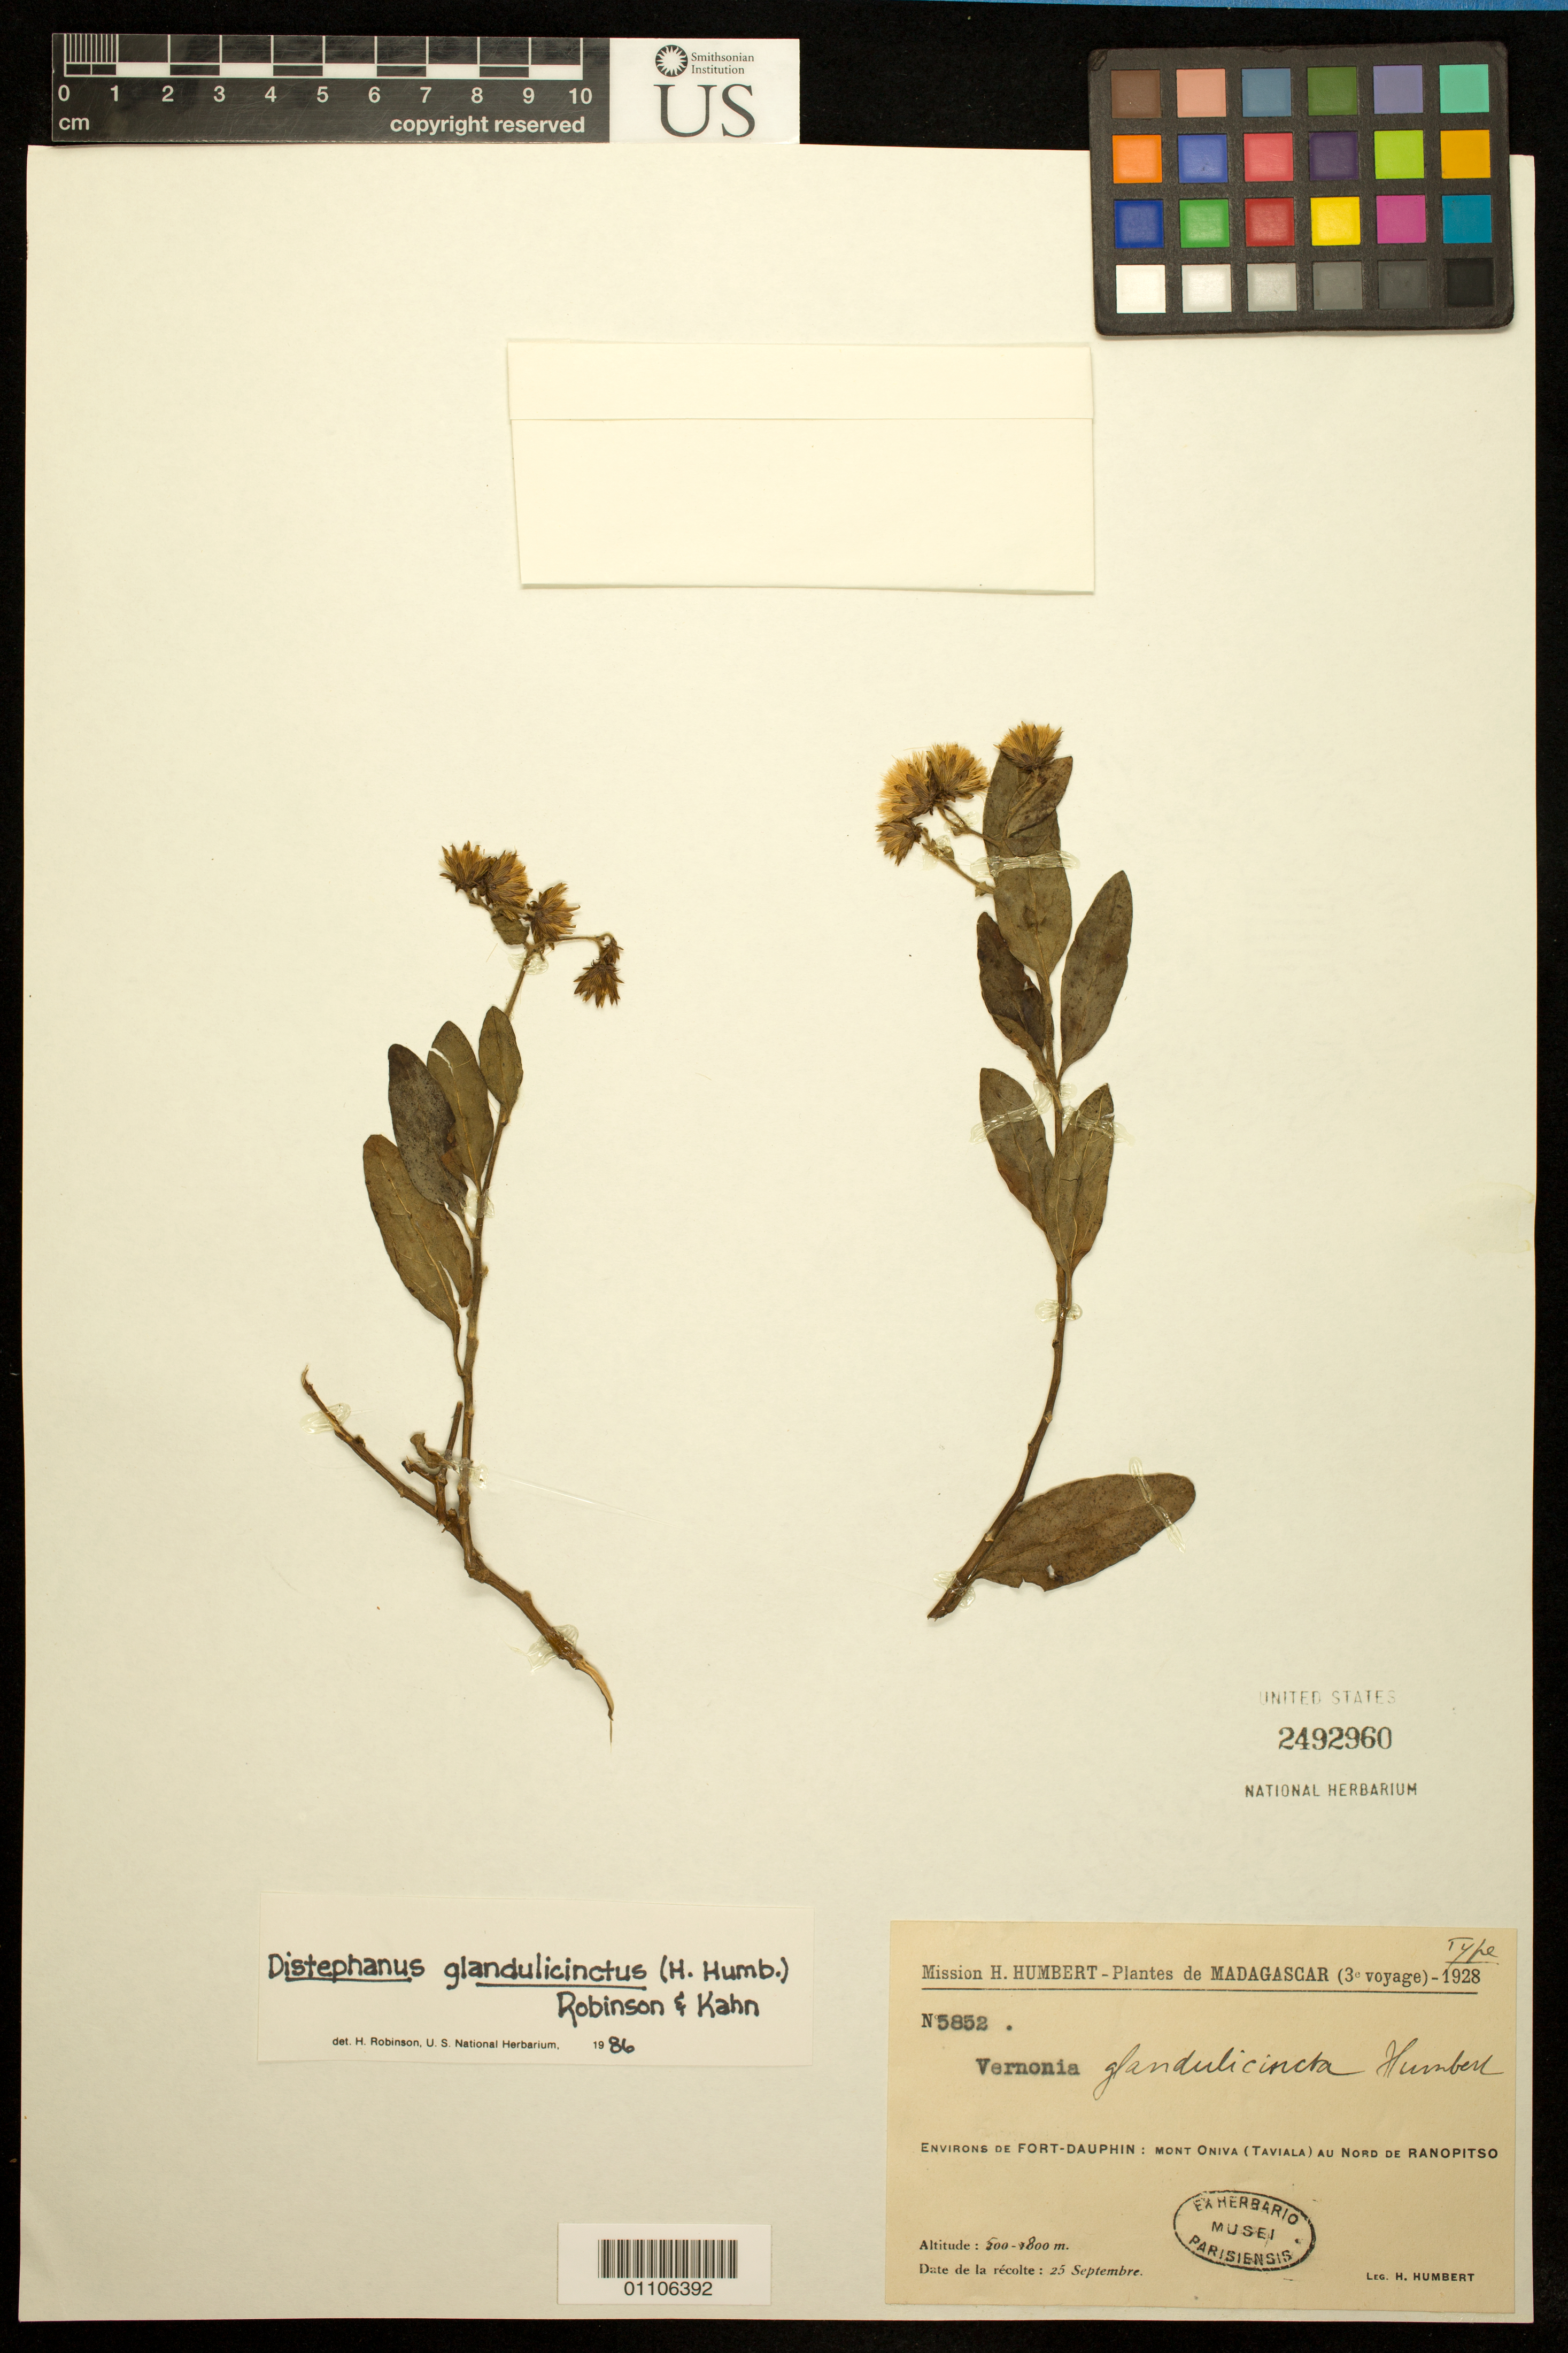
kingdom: Plantae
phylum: Tracheophyta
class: Magnoliopsida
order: Asterales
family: Asteraceae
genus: Vernonia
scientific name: Vernonia glandulicincta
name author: Humbert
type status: Isotype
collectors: H. Humbert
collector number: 5852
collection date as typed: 25 Sep 1928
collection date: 1928-09-25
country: Madagascar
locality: Environs de Fort-Dauphin: Mont Oniva (Taviala) au nord de Ranopitso.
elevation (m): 500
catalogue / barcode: US 2492960